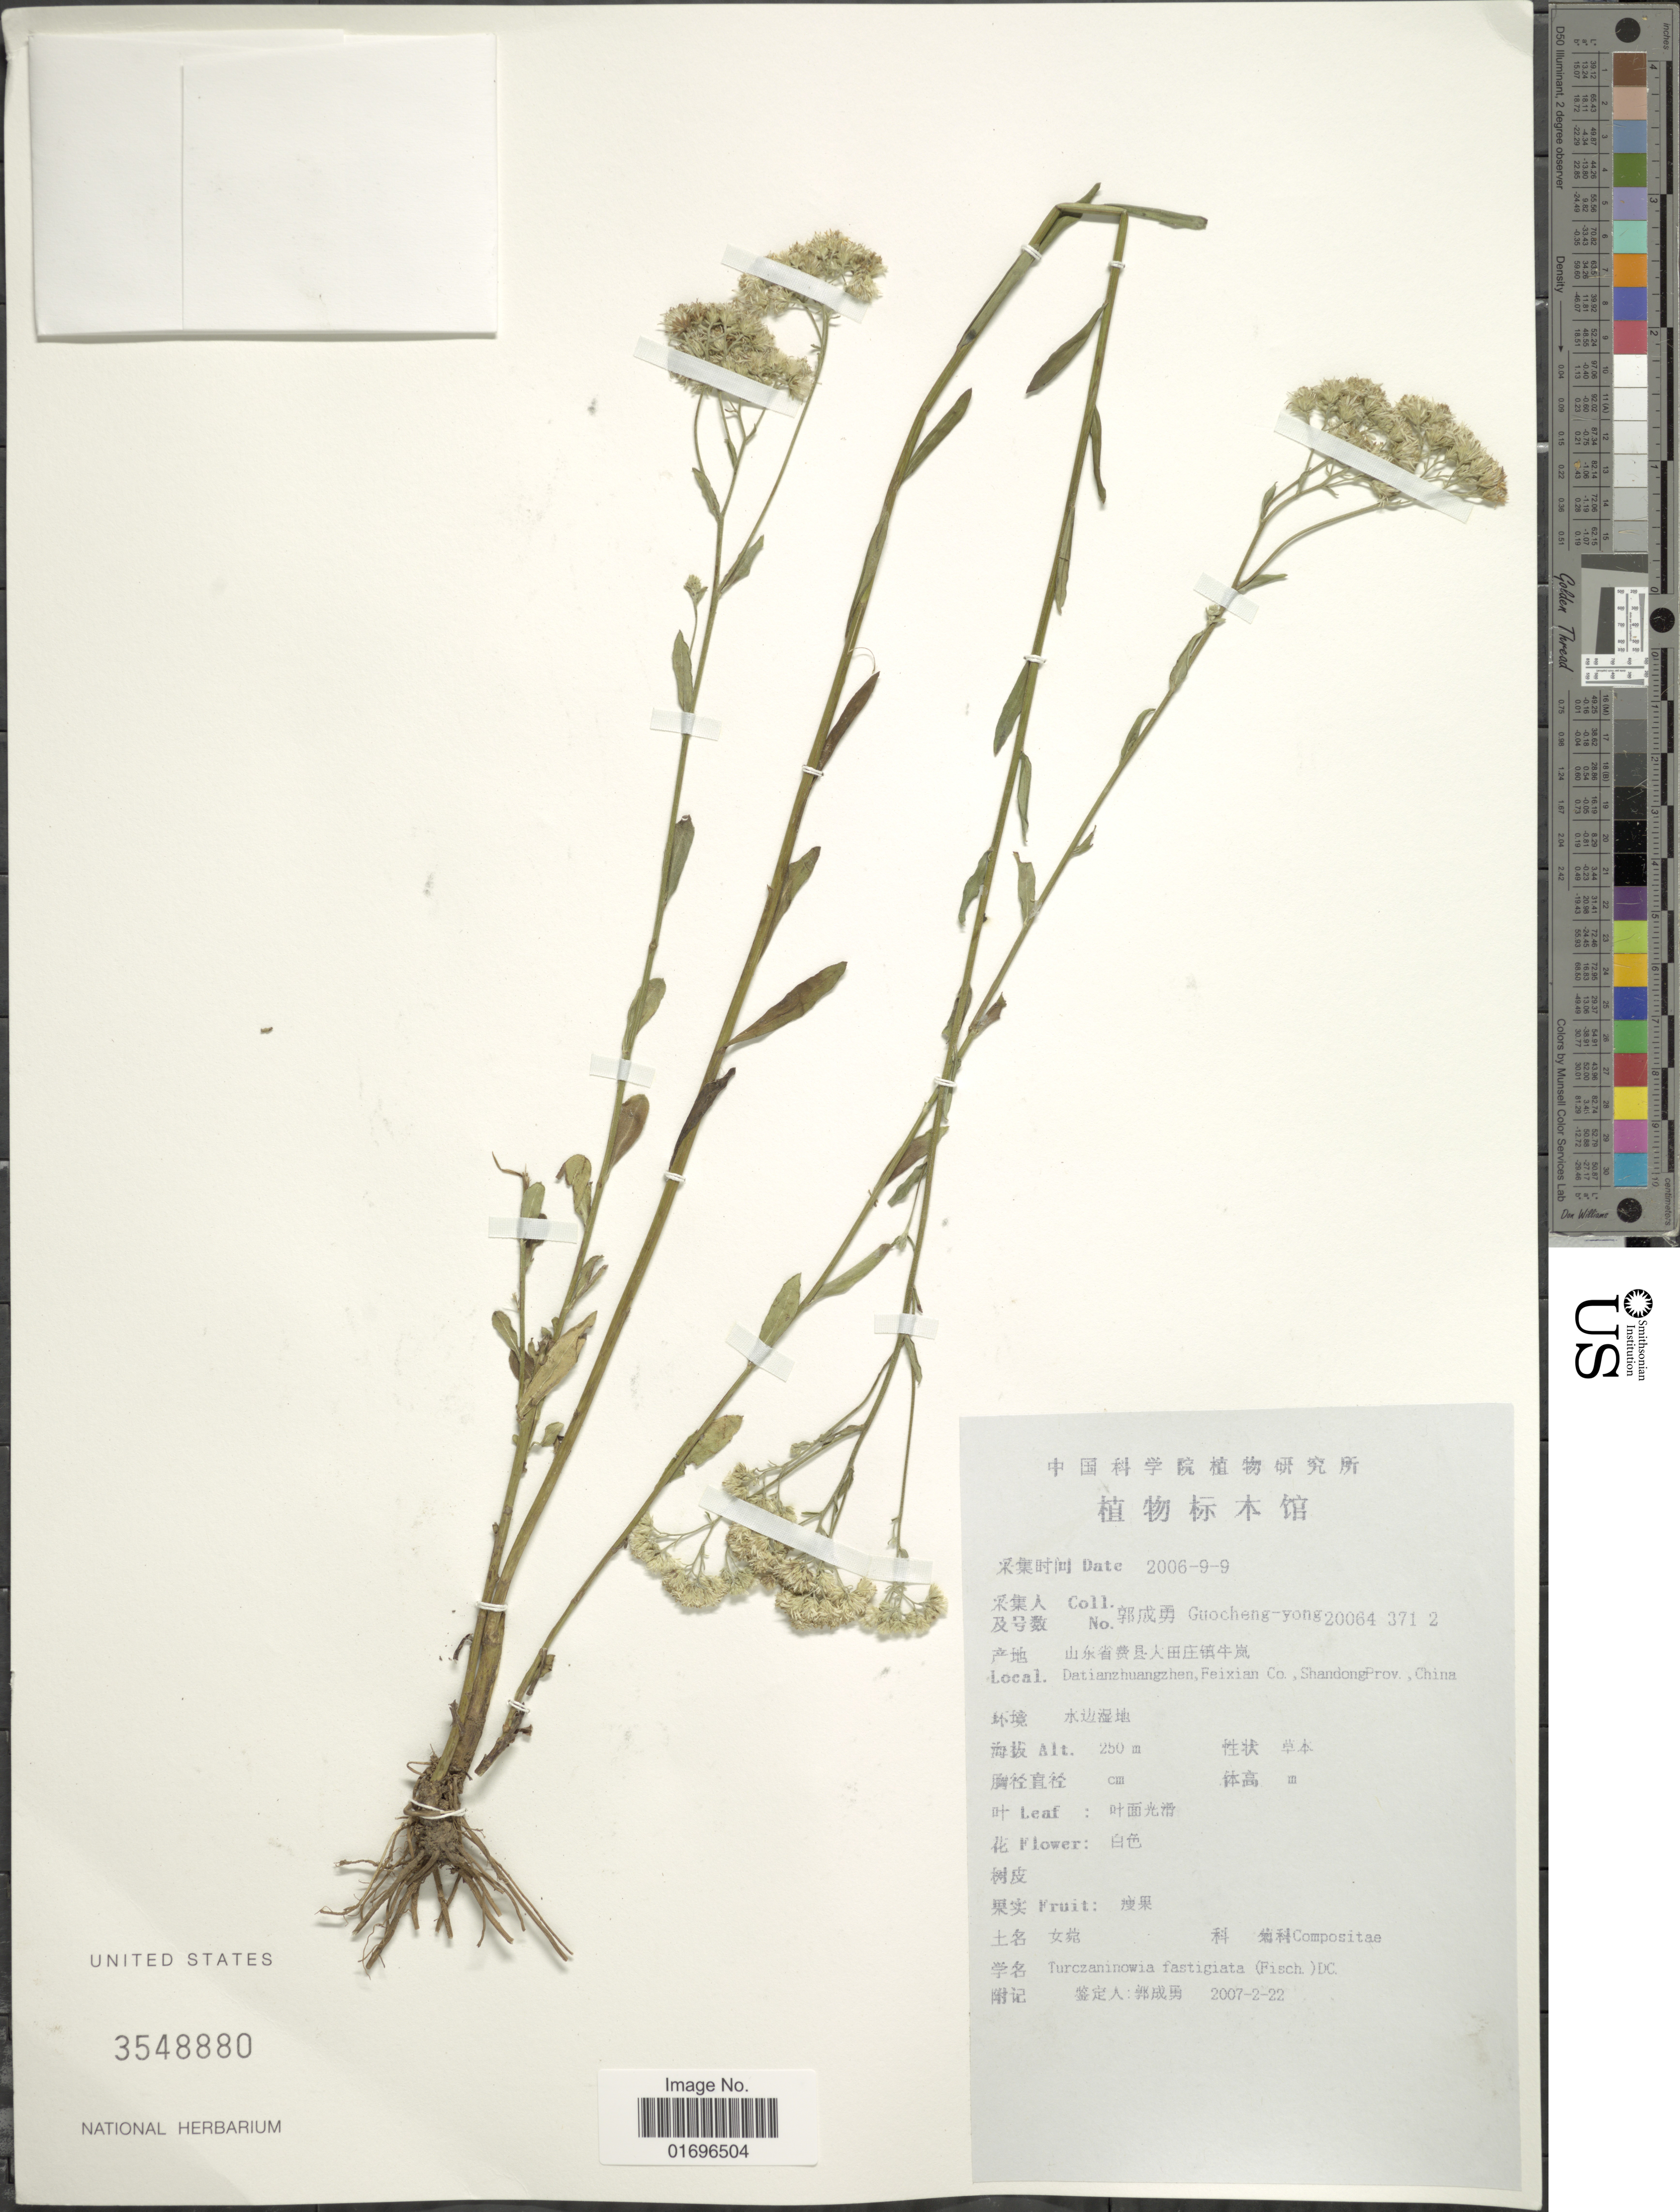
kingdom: Plantae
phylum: Tracheophyta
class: Magnoliopsida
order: Asterales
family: Asteraceae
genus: Aster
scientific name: Aster fastigiatus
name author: Fisch.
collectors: Guo cheng-yong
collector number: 20064 371 2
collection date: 2006-09-09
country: China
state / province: Shandong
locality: Datianzhuangzhen, Feixian Co., Shandong Prov.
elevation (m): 250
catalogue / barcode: US 3548880